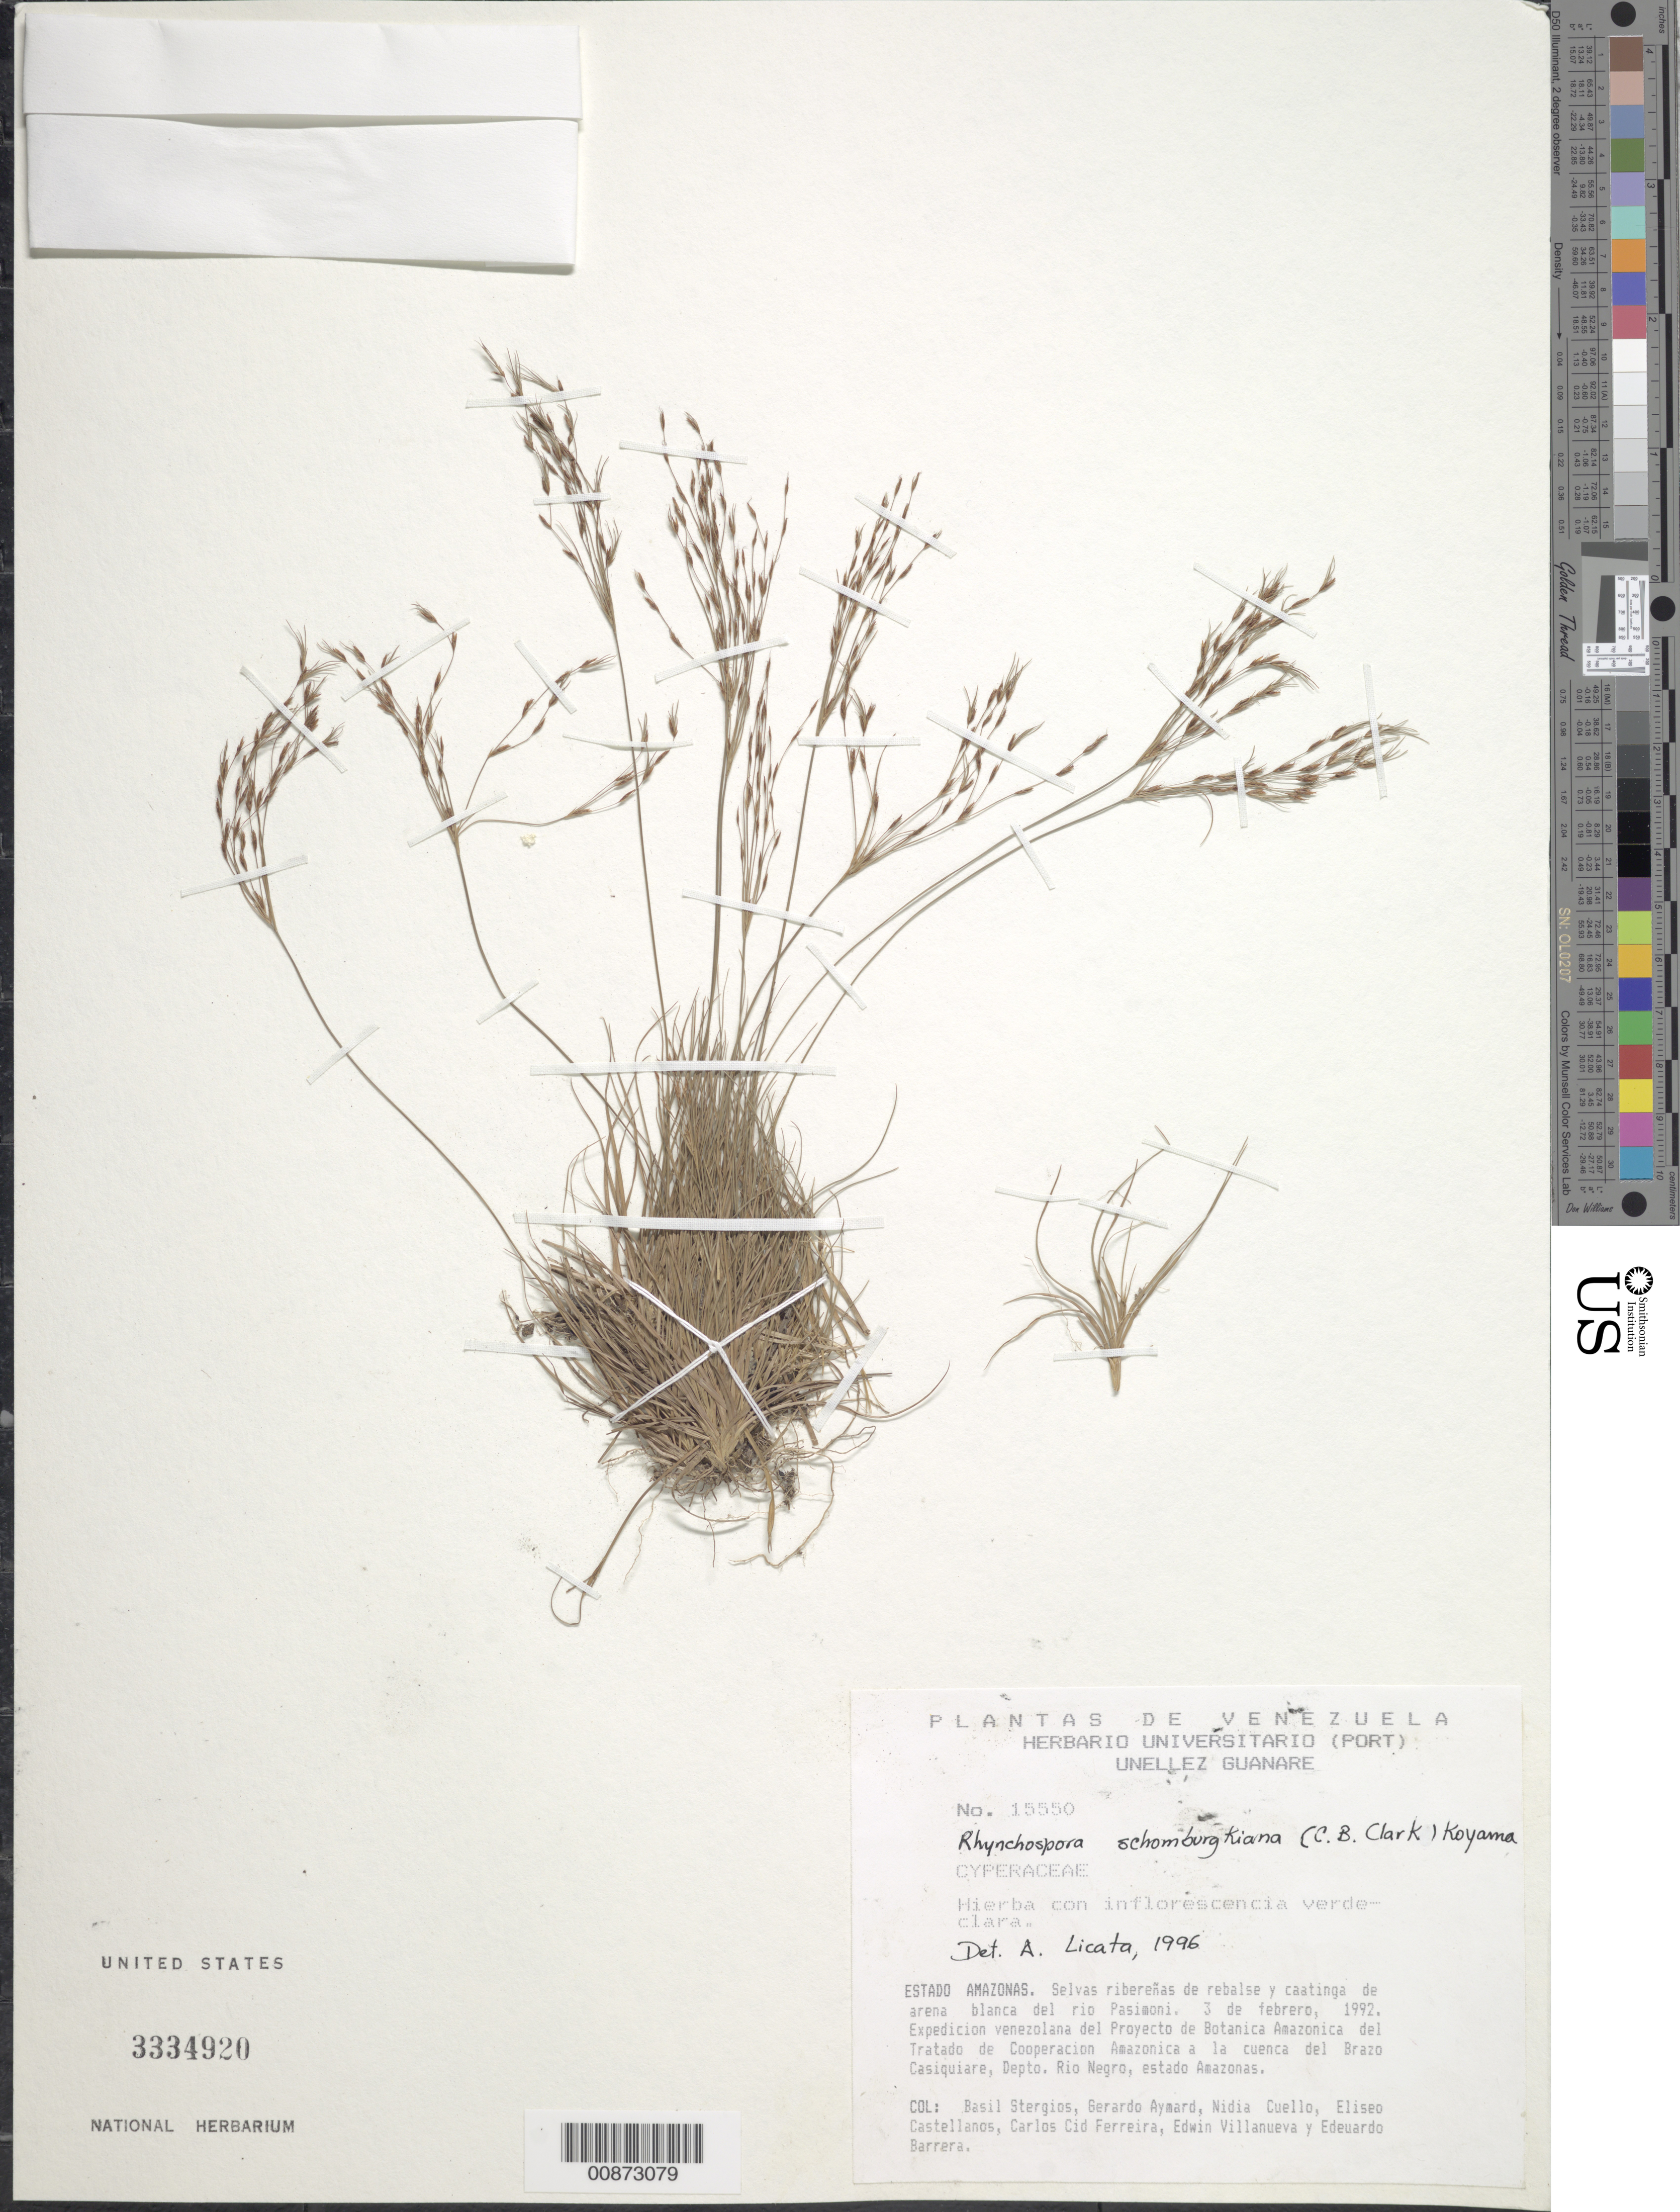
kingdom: Plantae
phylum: Tracheophyta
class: Liliopsida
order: Poales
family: Cyperaceae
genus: Rhynchospora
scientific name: Rhynchospora schomburgkiana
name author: (Boeckeler) T. Koyama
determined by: Licata, A., (PORT), Univ. Nac. Exp. de los Llanos Ezequiel Zamora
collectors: B. G. Stergios, G. A. Aymard, N. L. Cuello, E. Castellanos, C. A. Cid Ferreira, E. Villanueva & E. Barrera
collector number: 15550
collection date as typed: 3-Feb-92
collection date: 1992-02-03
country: Venezuela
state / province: Amazonas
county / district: Río Negro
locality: Río Pasimoni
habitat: Selvas riberenas de rebalse y caatinga de arena blanca del río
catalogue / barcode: US 3334920